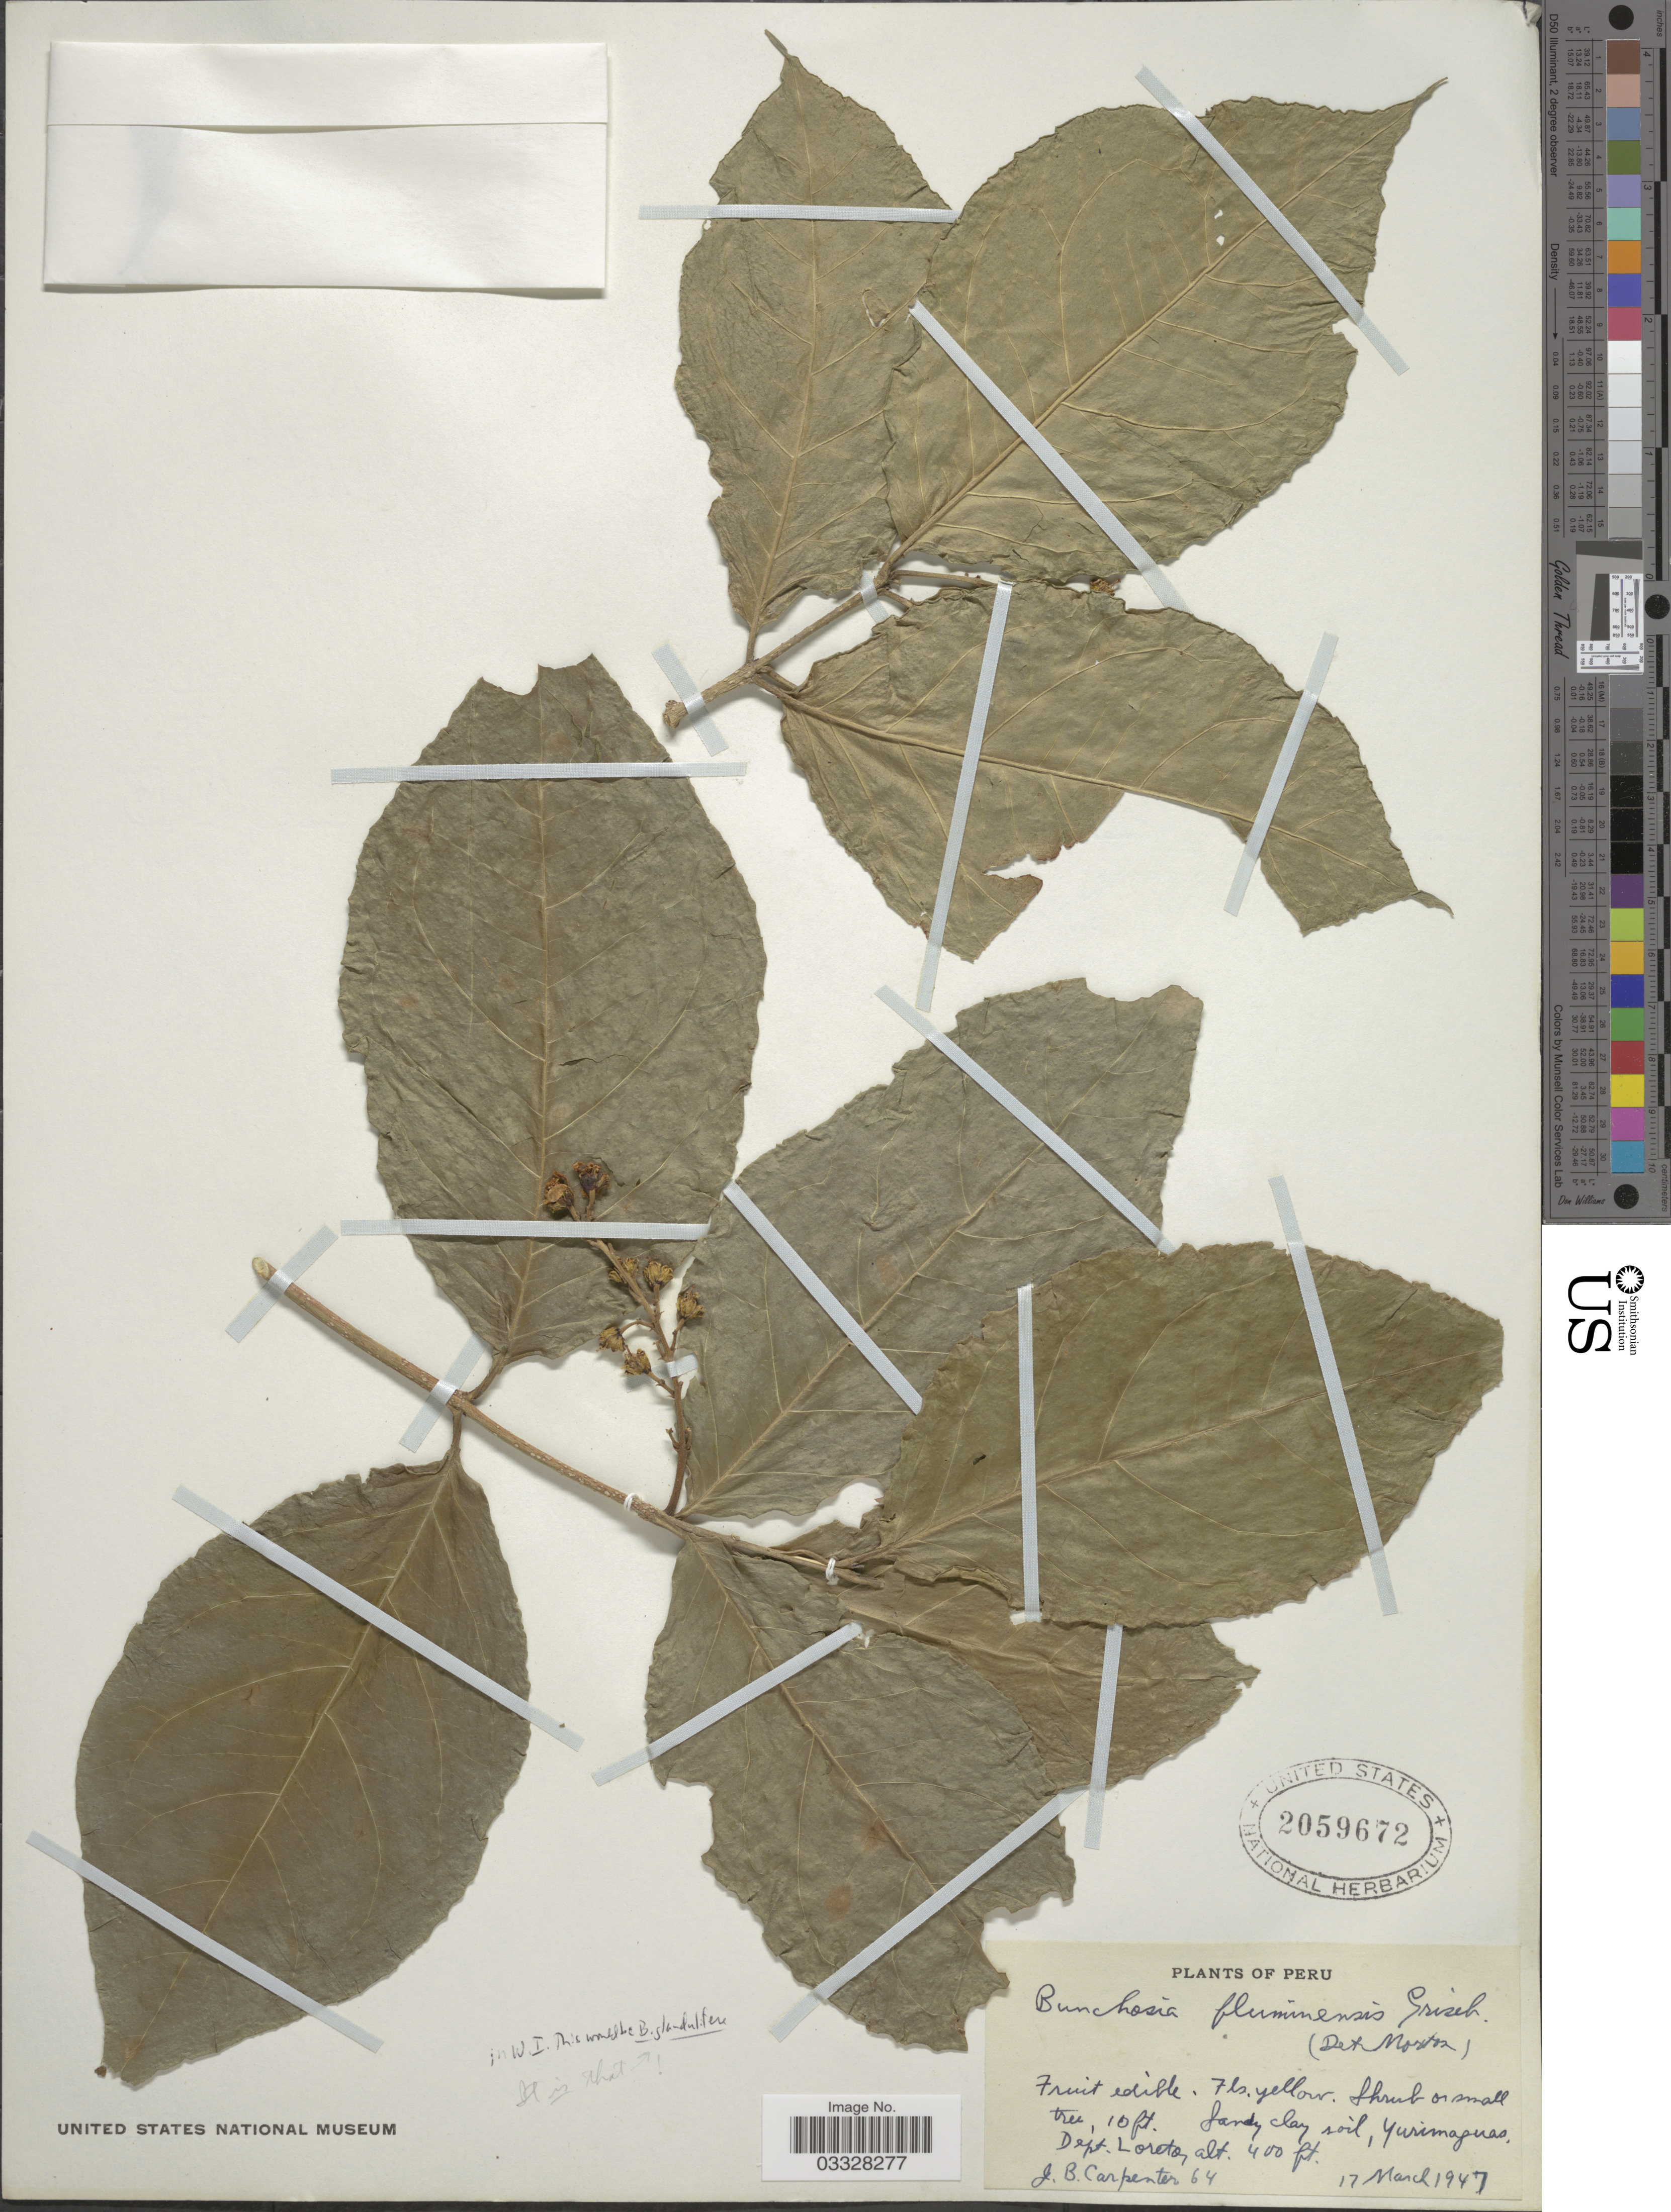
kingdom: Plantae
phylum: Tracheophyta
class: Magnoliopsida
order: Malpighiales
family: Malpighiaceae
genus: Bunchosia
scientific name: Bunchosia glandulifera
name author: (Jacq.) Kunth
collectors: J. Carpenter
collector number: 64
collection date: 1947-03-17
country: Peru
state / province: Loreto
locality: Yurimaguas, Dept. Loreto.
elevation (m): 122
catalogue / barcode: US 2059672